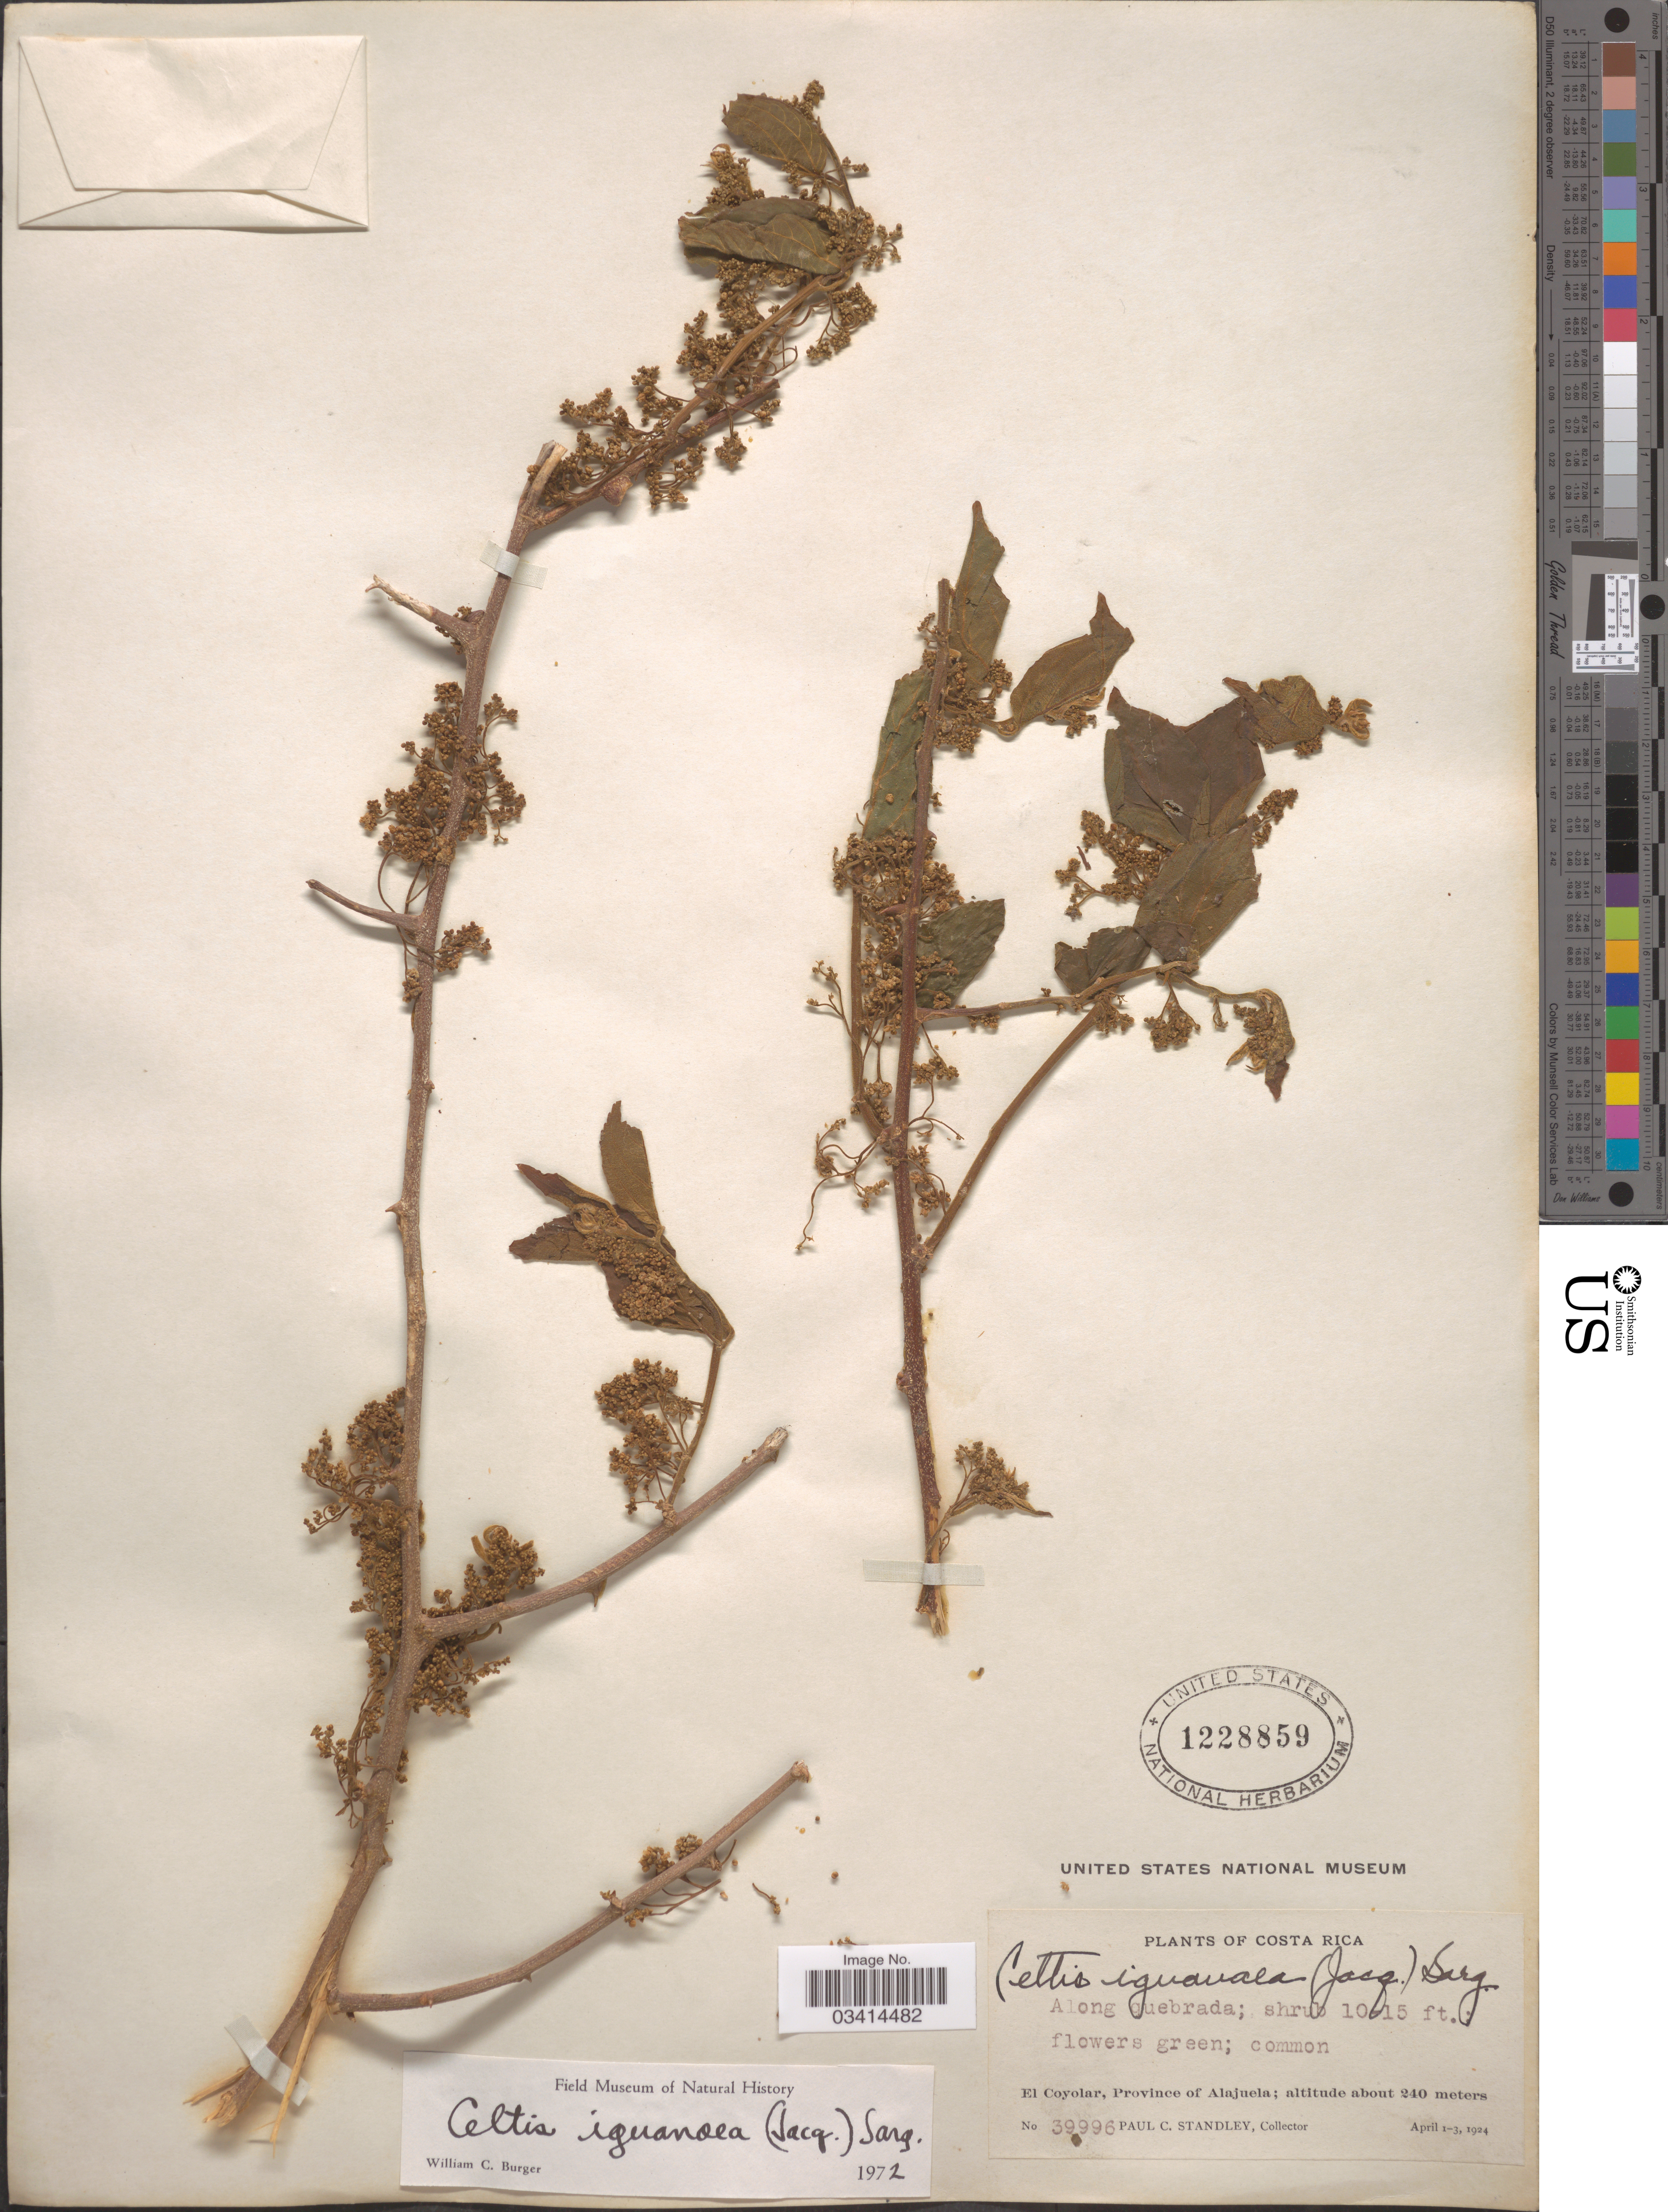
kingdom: Plantae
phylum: Tracheophyta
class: Magnoliopsida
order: Rosales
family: Cannabaceae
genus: Celtis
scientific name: Celtis iguanaea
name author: (Jacq.) Sarg.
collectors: P. C. Standley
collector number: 39996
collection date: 1924-04-01/1924-04-03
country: Costa Rica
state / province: Alajuela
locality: El Coyolar.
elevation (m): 240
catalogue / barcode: US 1228859